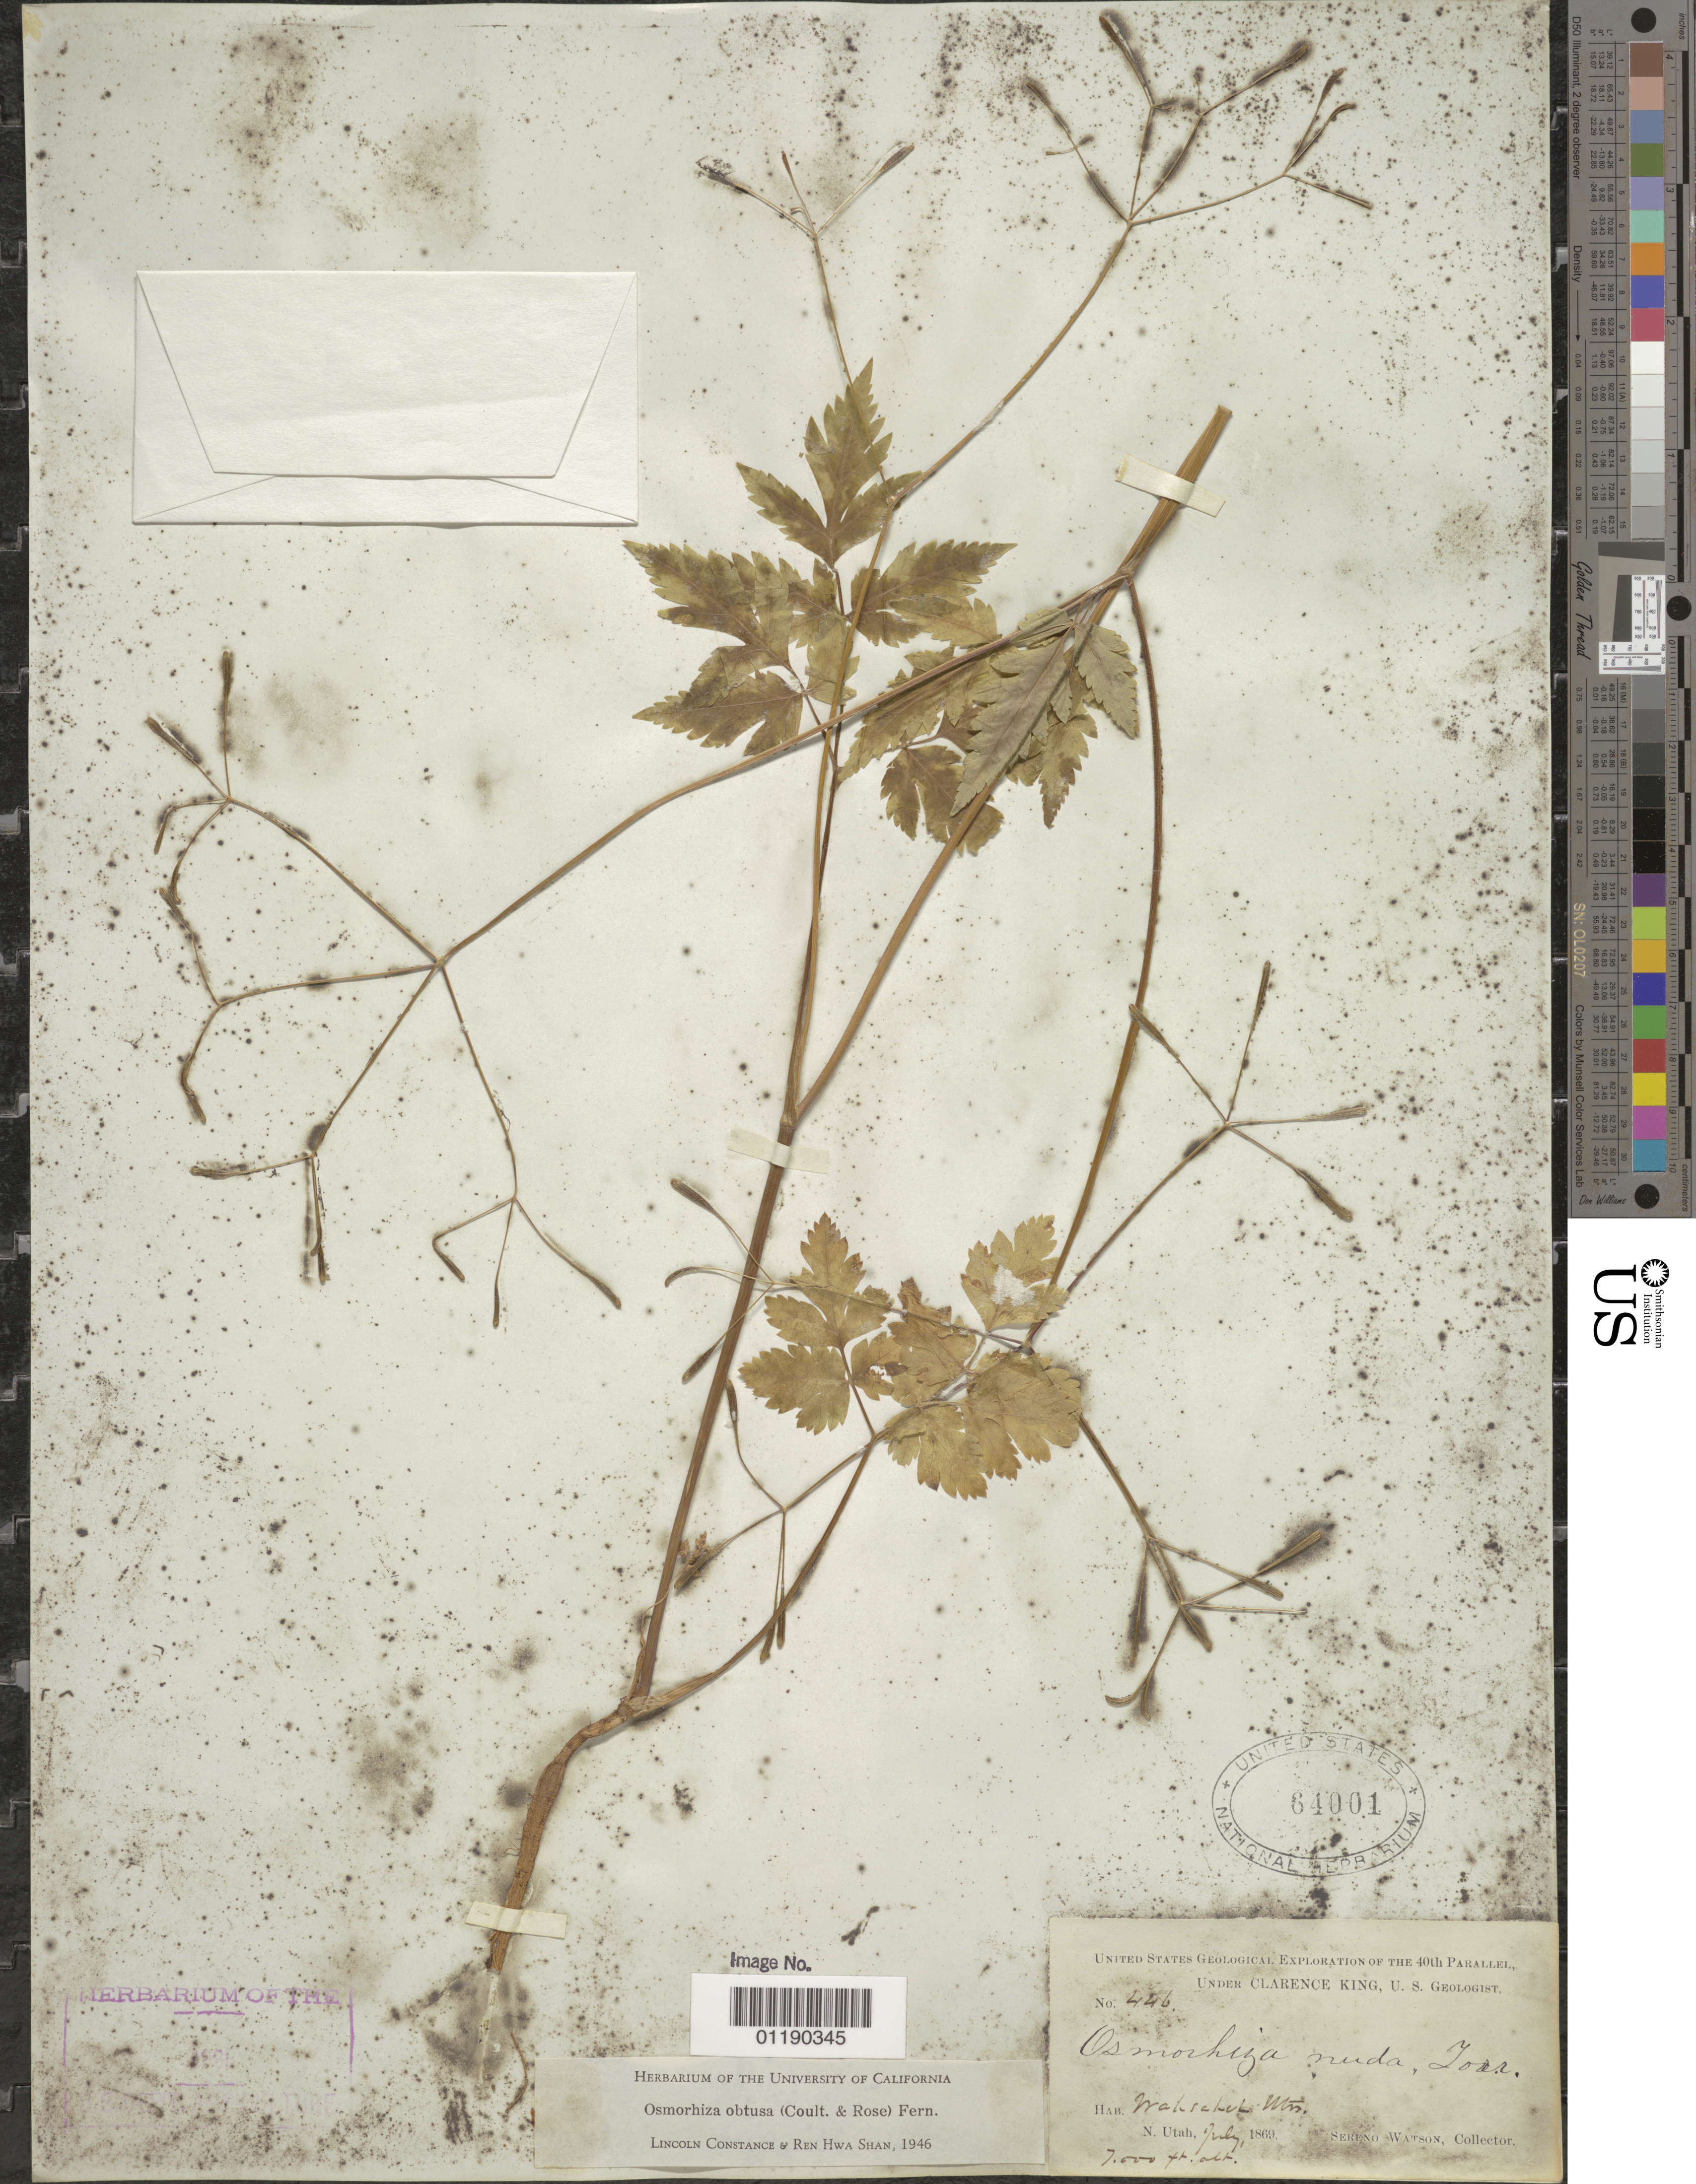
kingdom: Plantae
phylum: Tracheophyta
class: Magnoliopsida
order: Apiales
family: Apiaceae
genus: Osmorhiza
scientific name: Osmorhiza obtusa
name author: (J.M. Coult. & Rose) Fernald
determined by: Constance, L.; Shan, R. H.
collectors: S. Watson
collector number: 446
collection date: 1869-07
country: United States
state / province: Utah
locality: Wasatch Mts, N. Utah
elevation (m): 2134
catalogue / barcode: US 64001